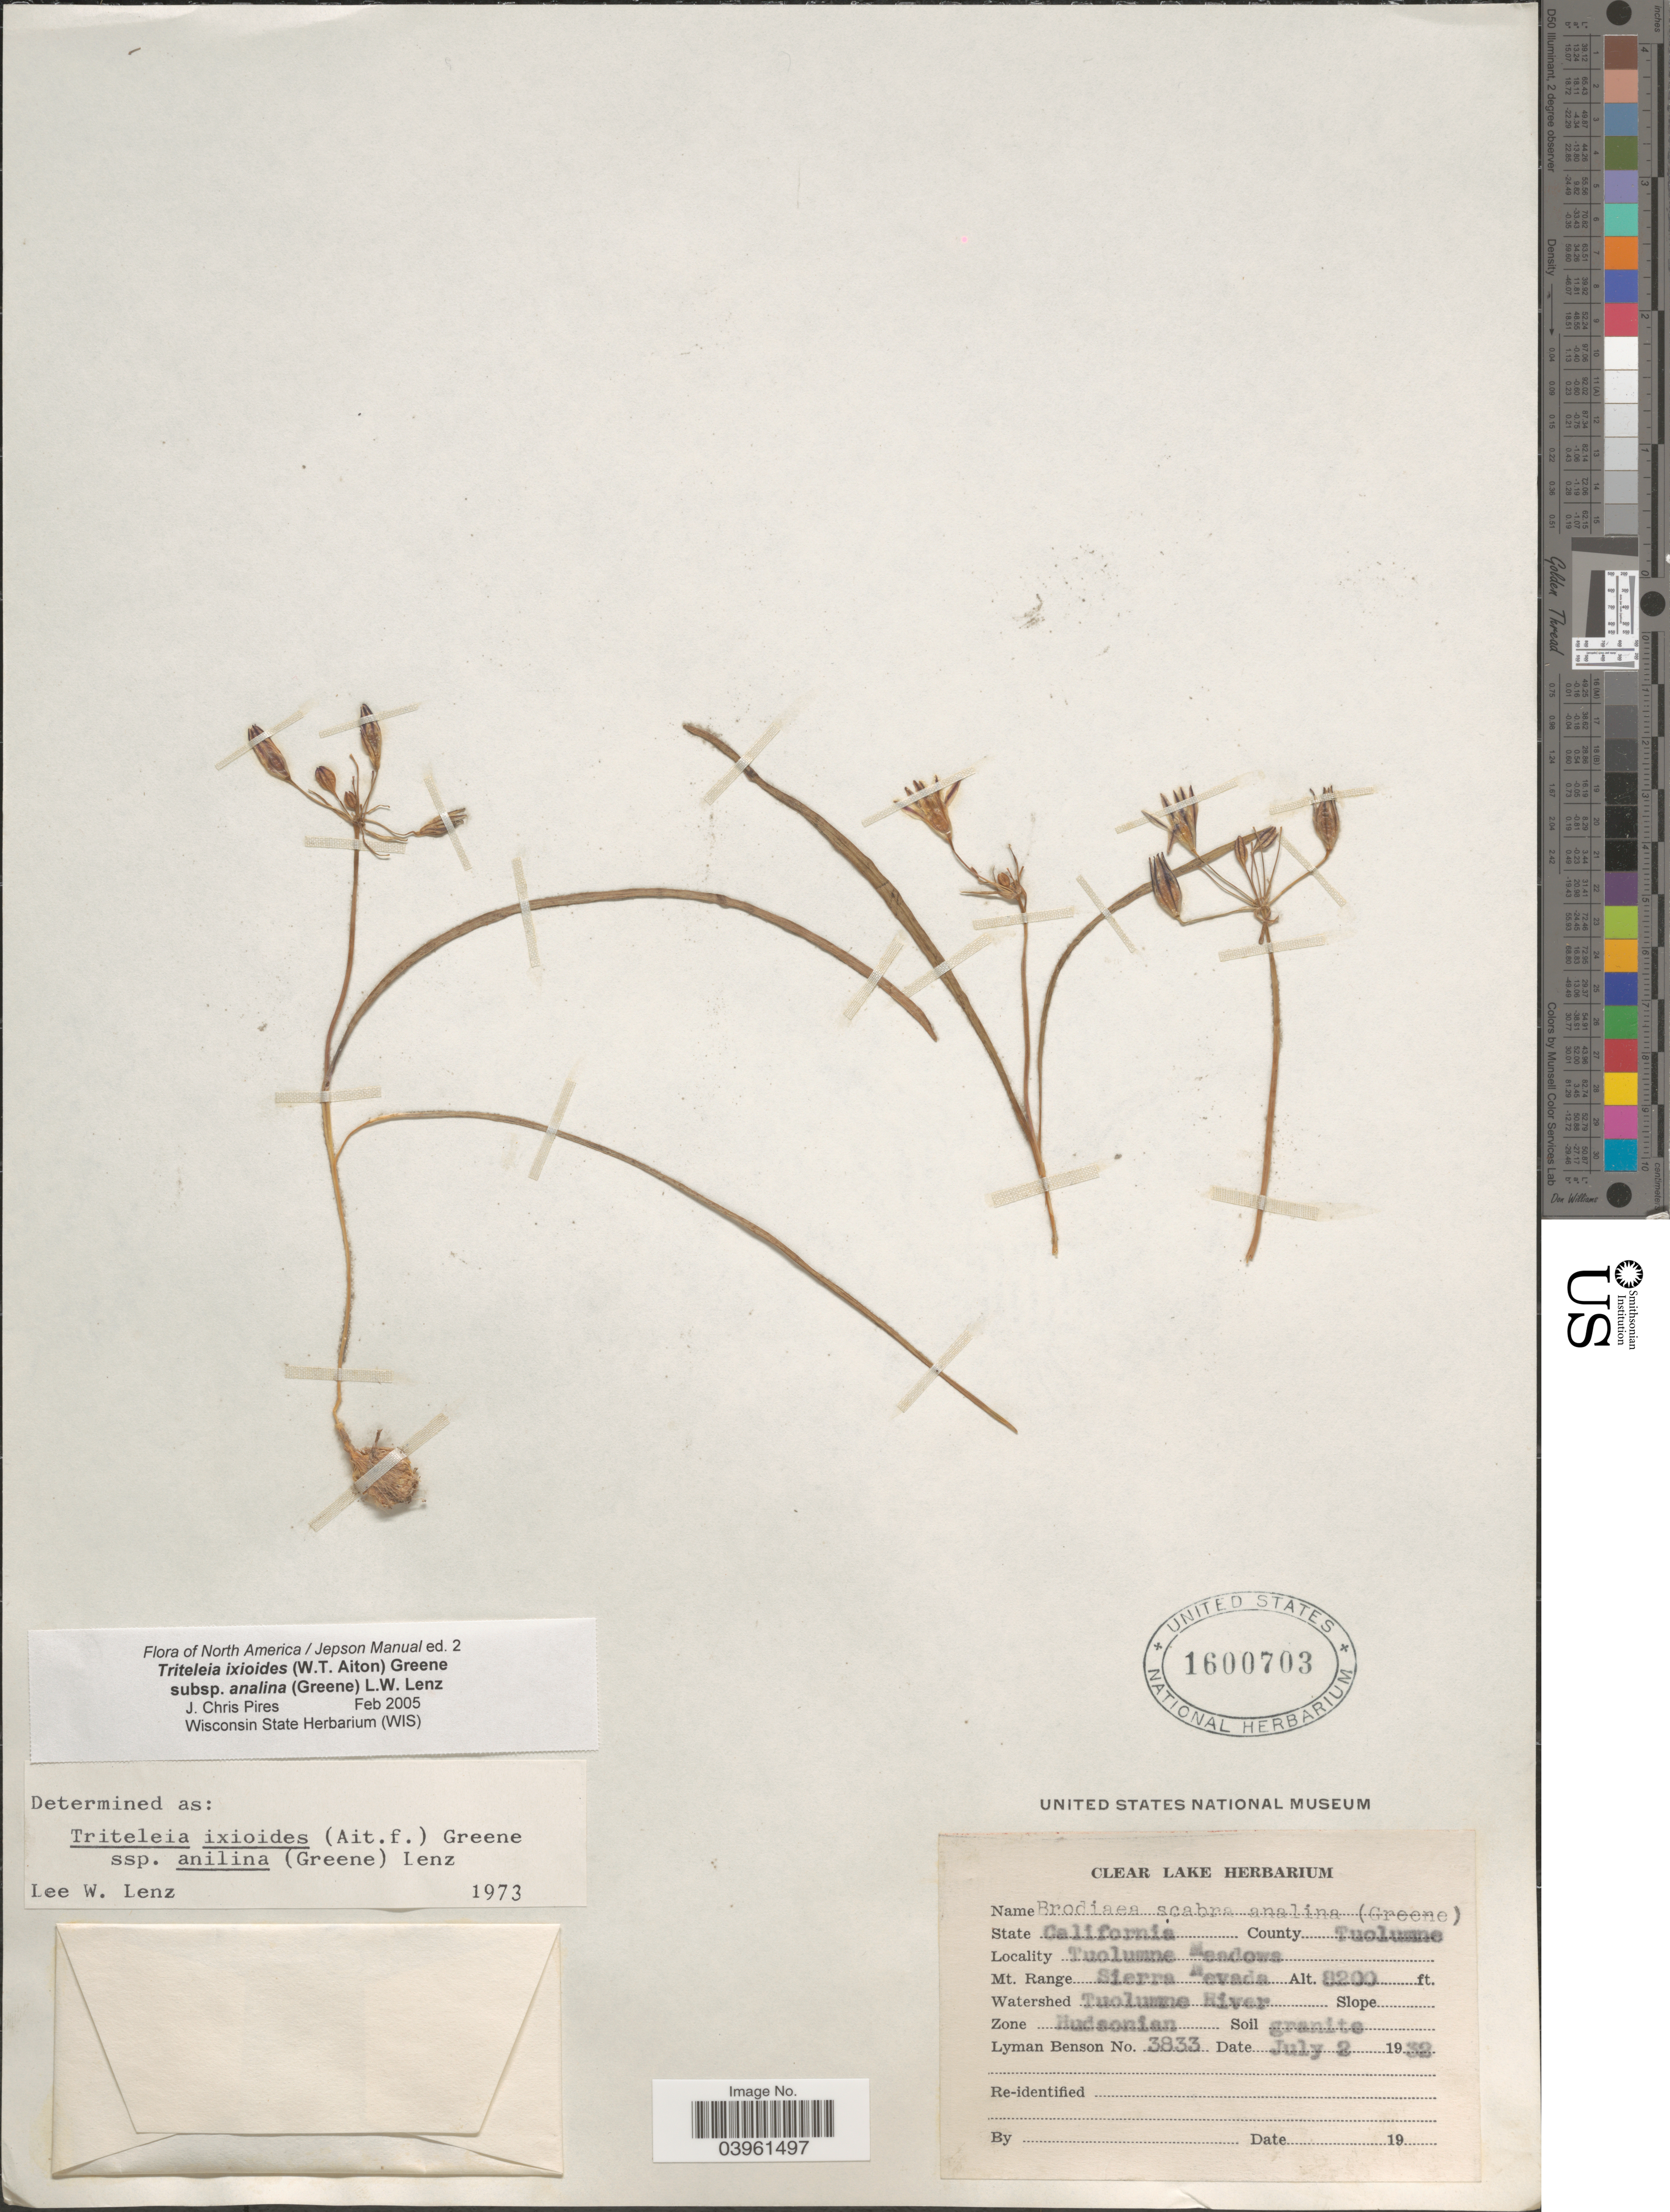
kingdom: Plantae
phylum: Tracheophyta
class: Liliopsida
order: Asparagales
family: Asparagaceae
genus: Triteleia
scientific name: Triteleia ixioides subsp. anilina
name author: (Greene) L.W. Lenz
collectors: L. D. Benson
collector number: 3833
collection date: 1932-07-02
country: United States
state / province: California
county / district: Tuolumne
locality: County Tuolumne. Tuolumne Meadows. Mt. Range Sierra Nevada. Watershed Tuolumne River. Zone Hudsonian.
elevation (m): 2499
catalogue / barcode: US 1600703